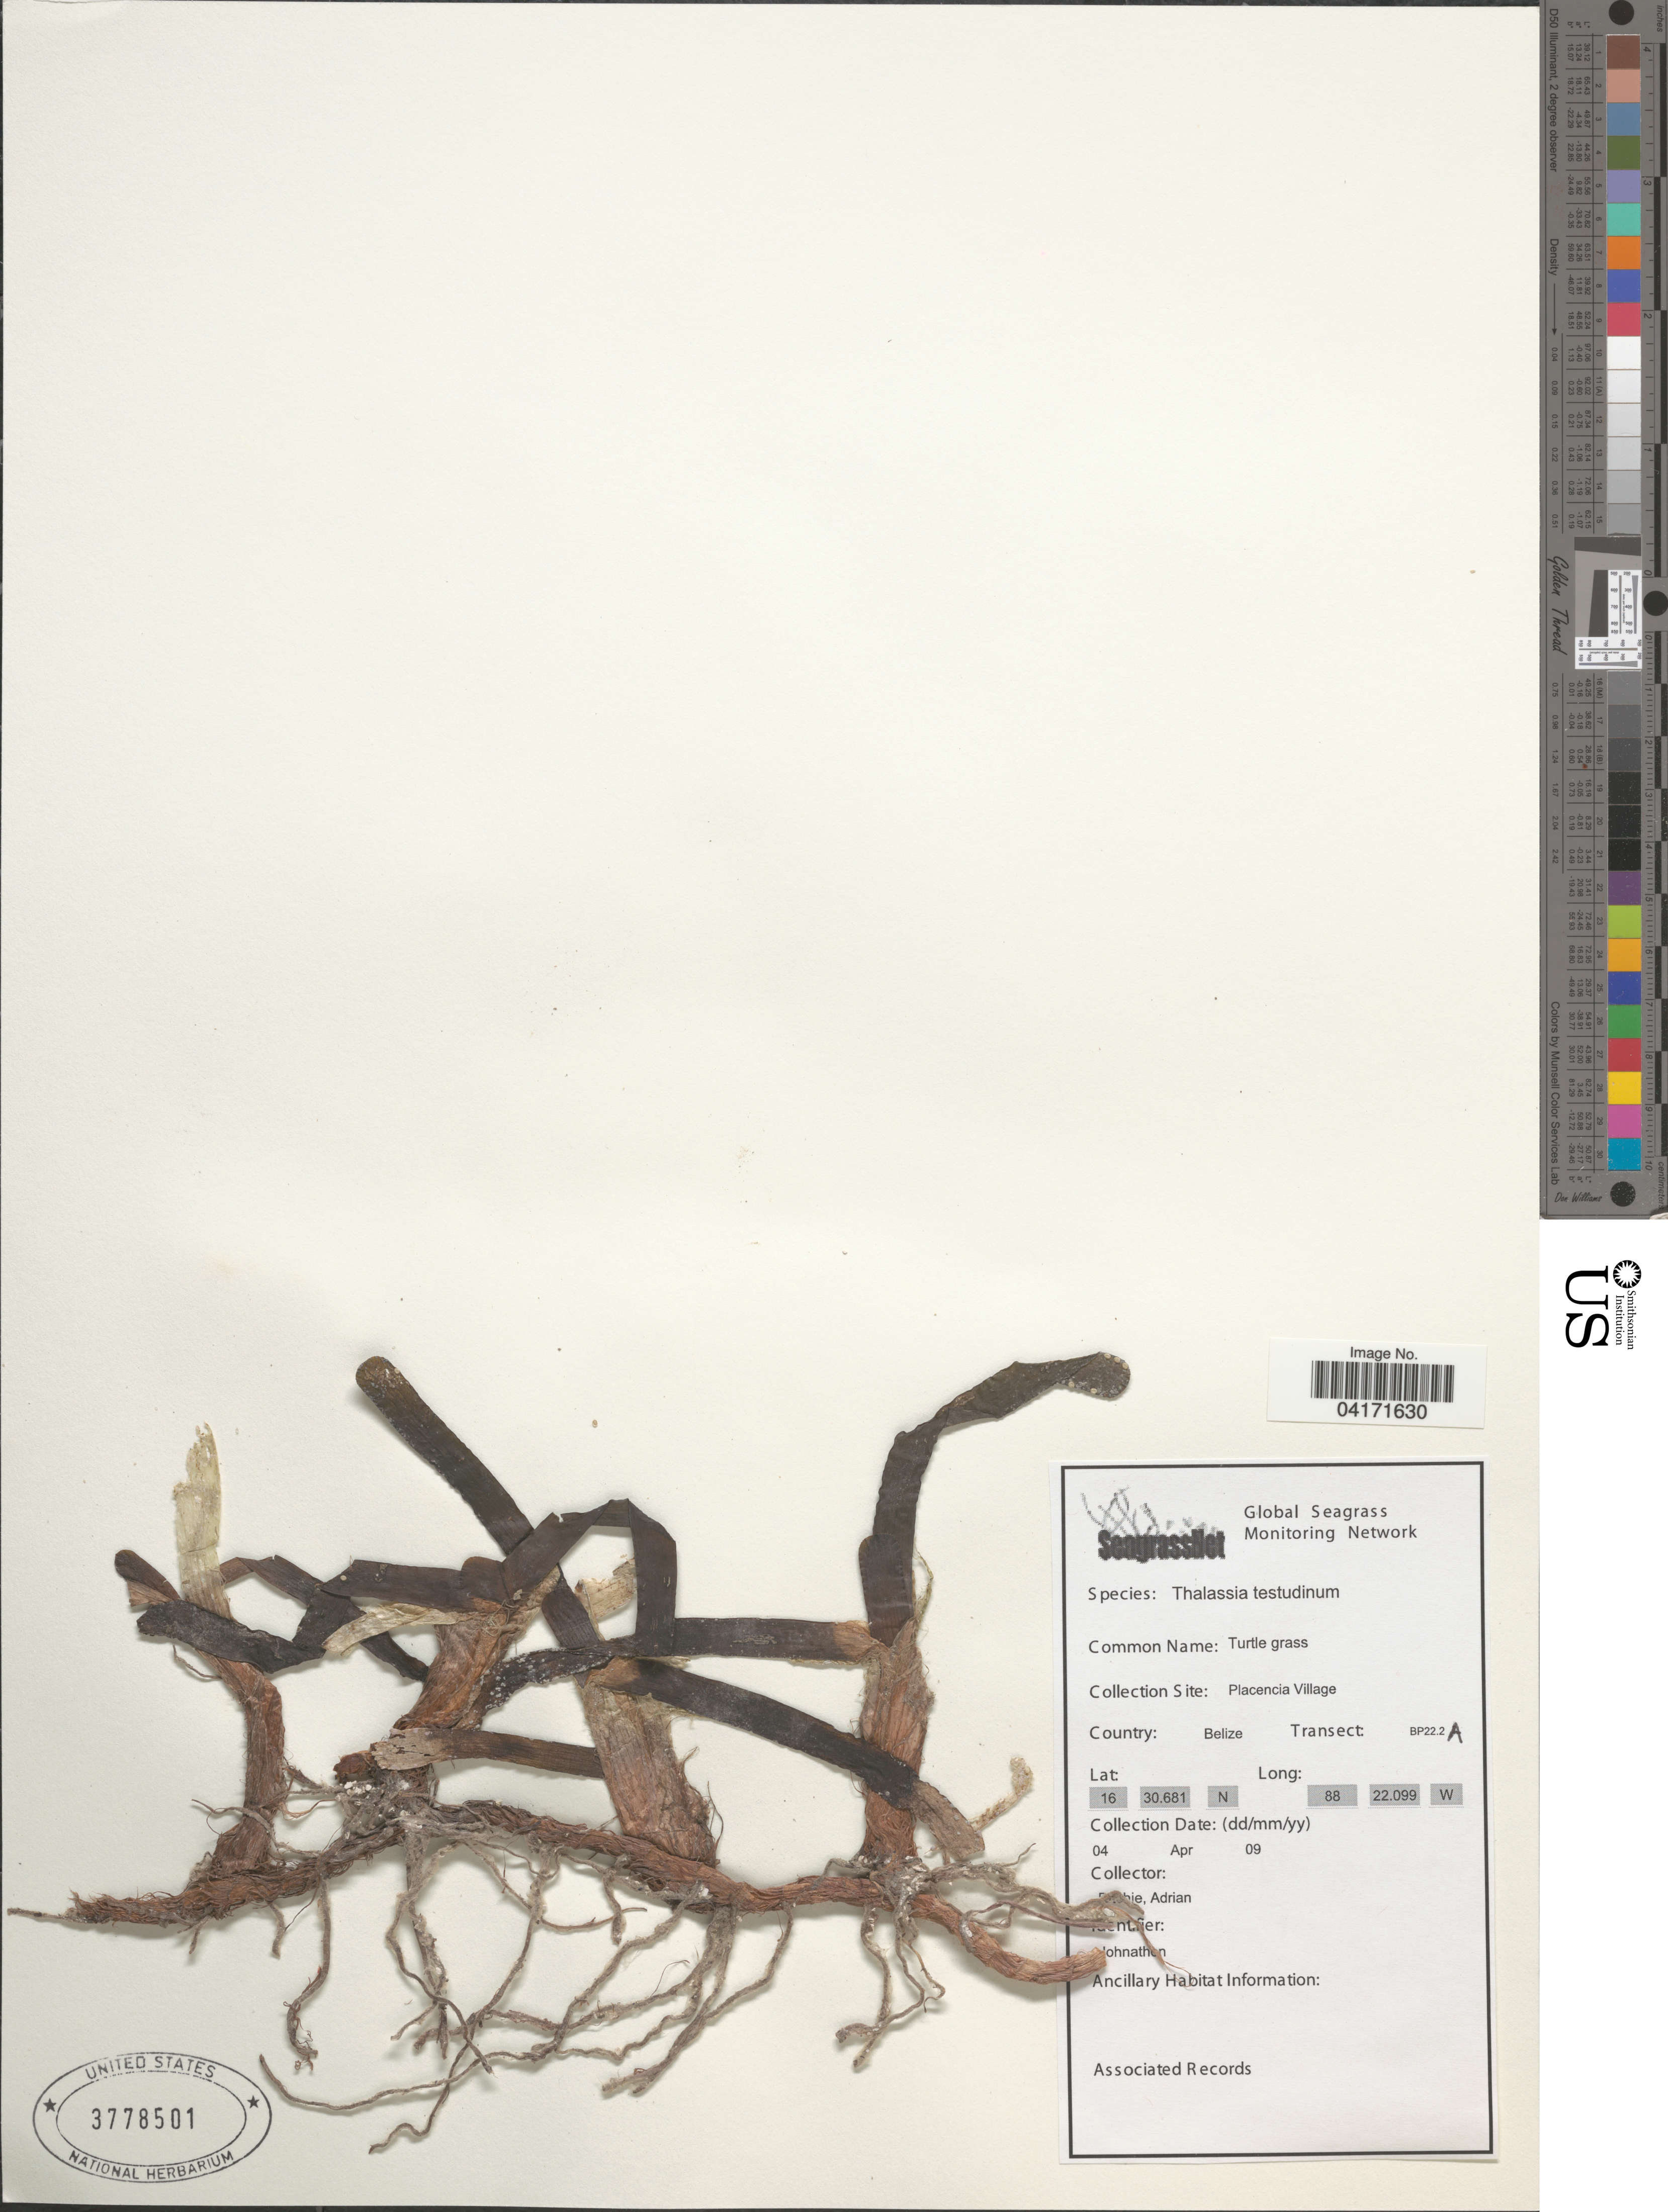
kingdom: Plantae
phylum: Tracheophyta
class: Liliopsida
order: Alismatales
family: Hydrocharitaceae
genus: Thalassia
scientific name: Thalassia testudinum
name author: Banks & Sol. ex K.D. Koenig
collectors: Collector illegible & Adrian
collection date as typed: Transcribed d/m/y: 4/4/9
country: Belize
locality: Placencia Village. Transect: BP22.2 A.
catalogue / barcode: US 3778501